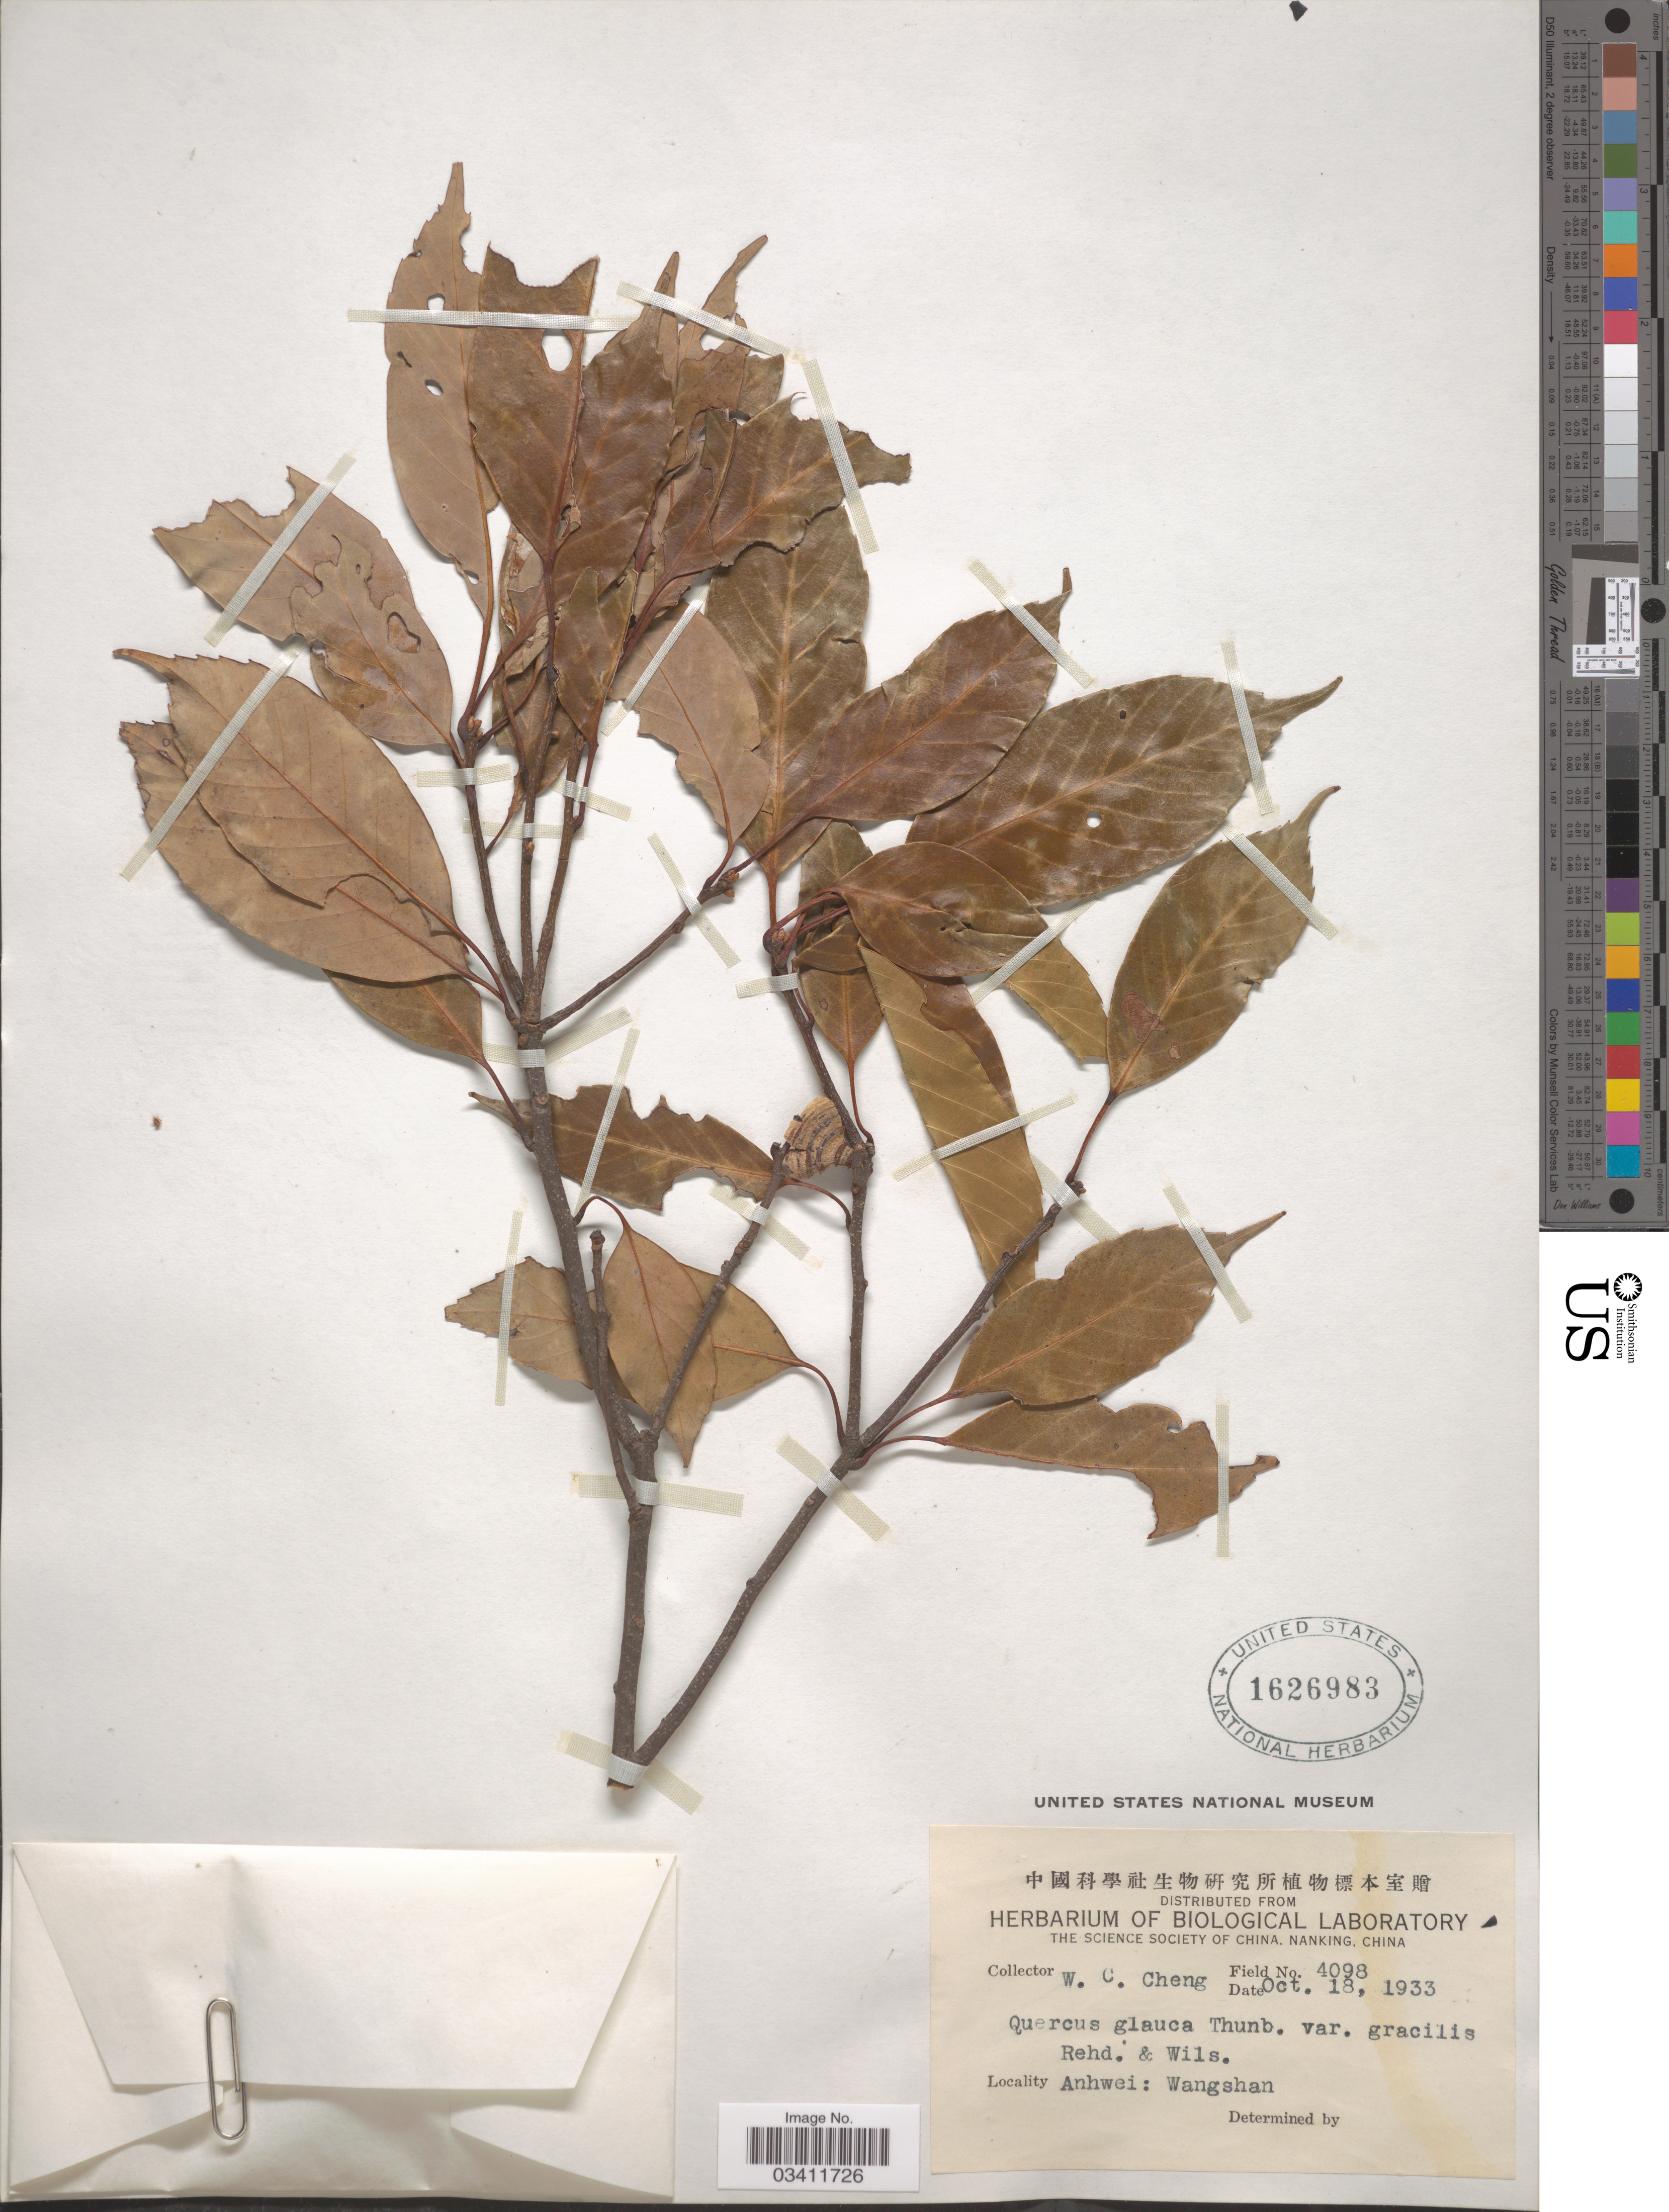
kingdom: Plantae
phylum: Tracheophyta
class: Magnoliopsida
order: Fagales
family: Fagaceae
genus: Quercus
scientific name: Quercus glauca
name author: Thunb.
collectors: W. C. Cheng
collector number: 4098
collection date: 1933-10-18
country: China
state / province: Anhui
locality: Anhwei: Wangshan.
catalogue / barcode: US 1626983